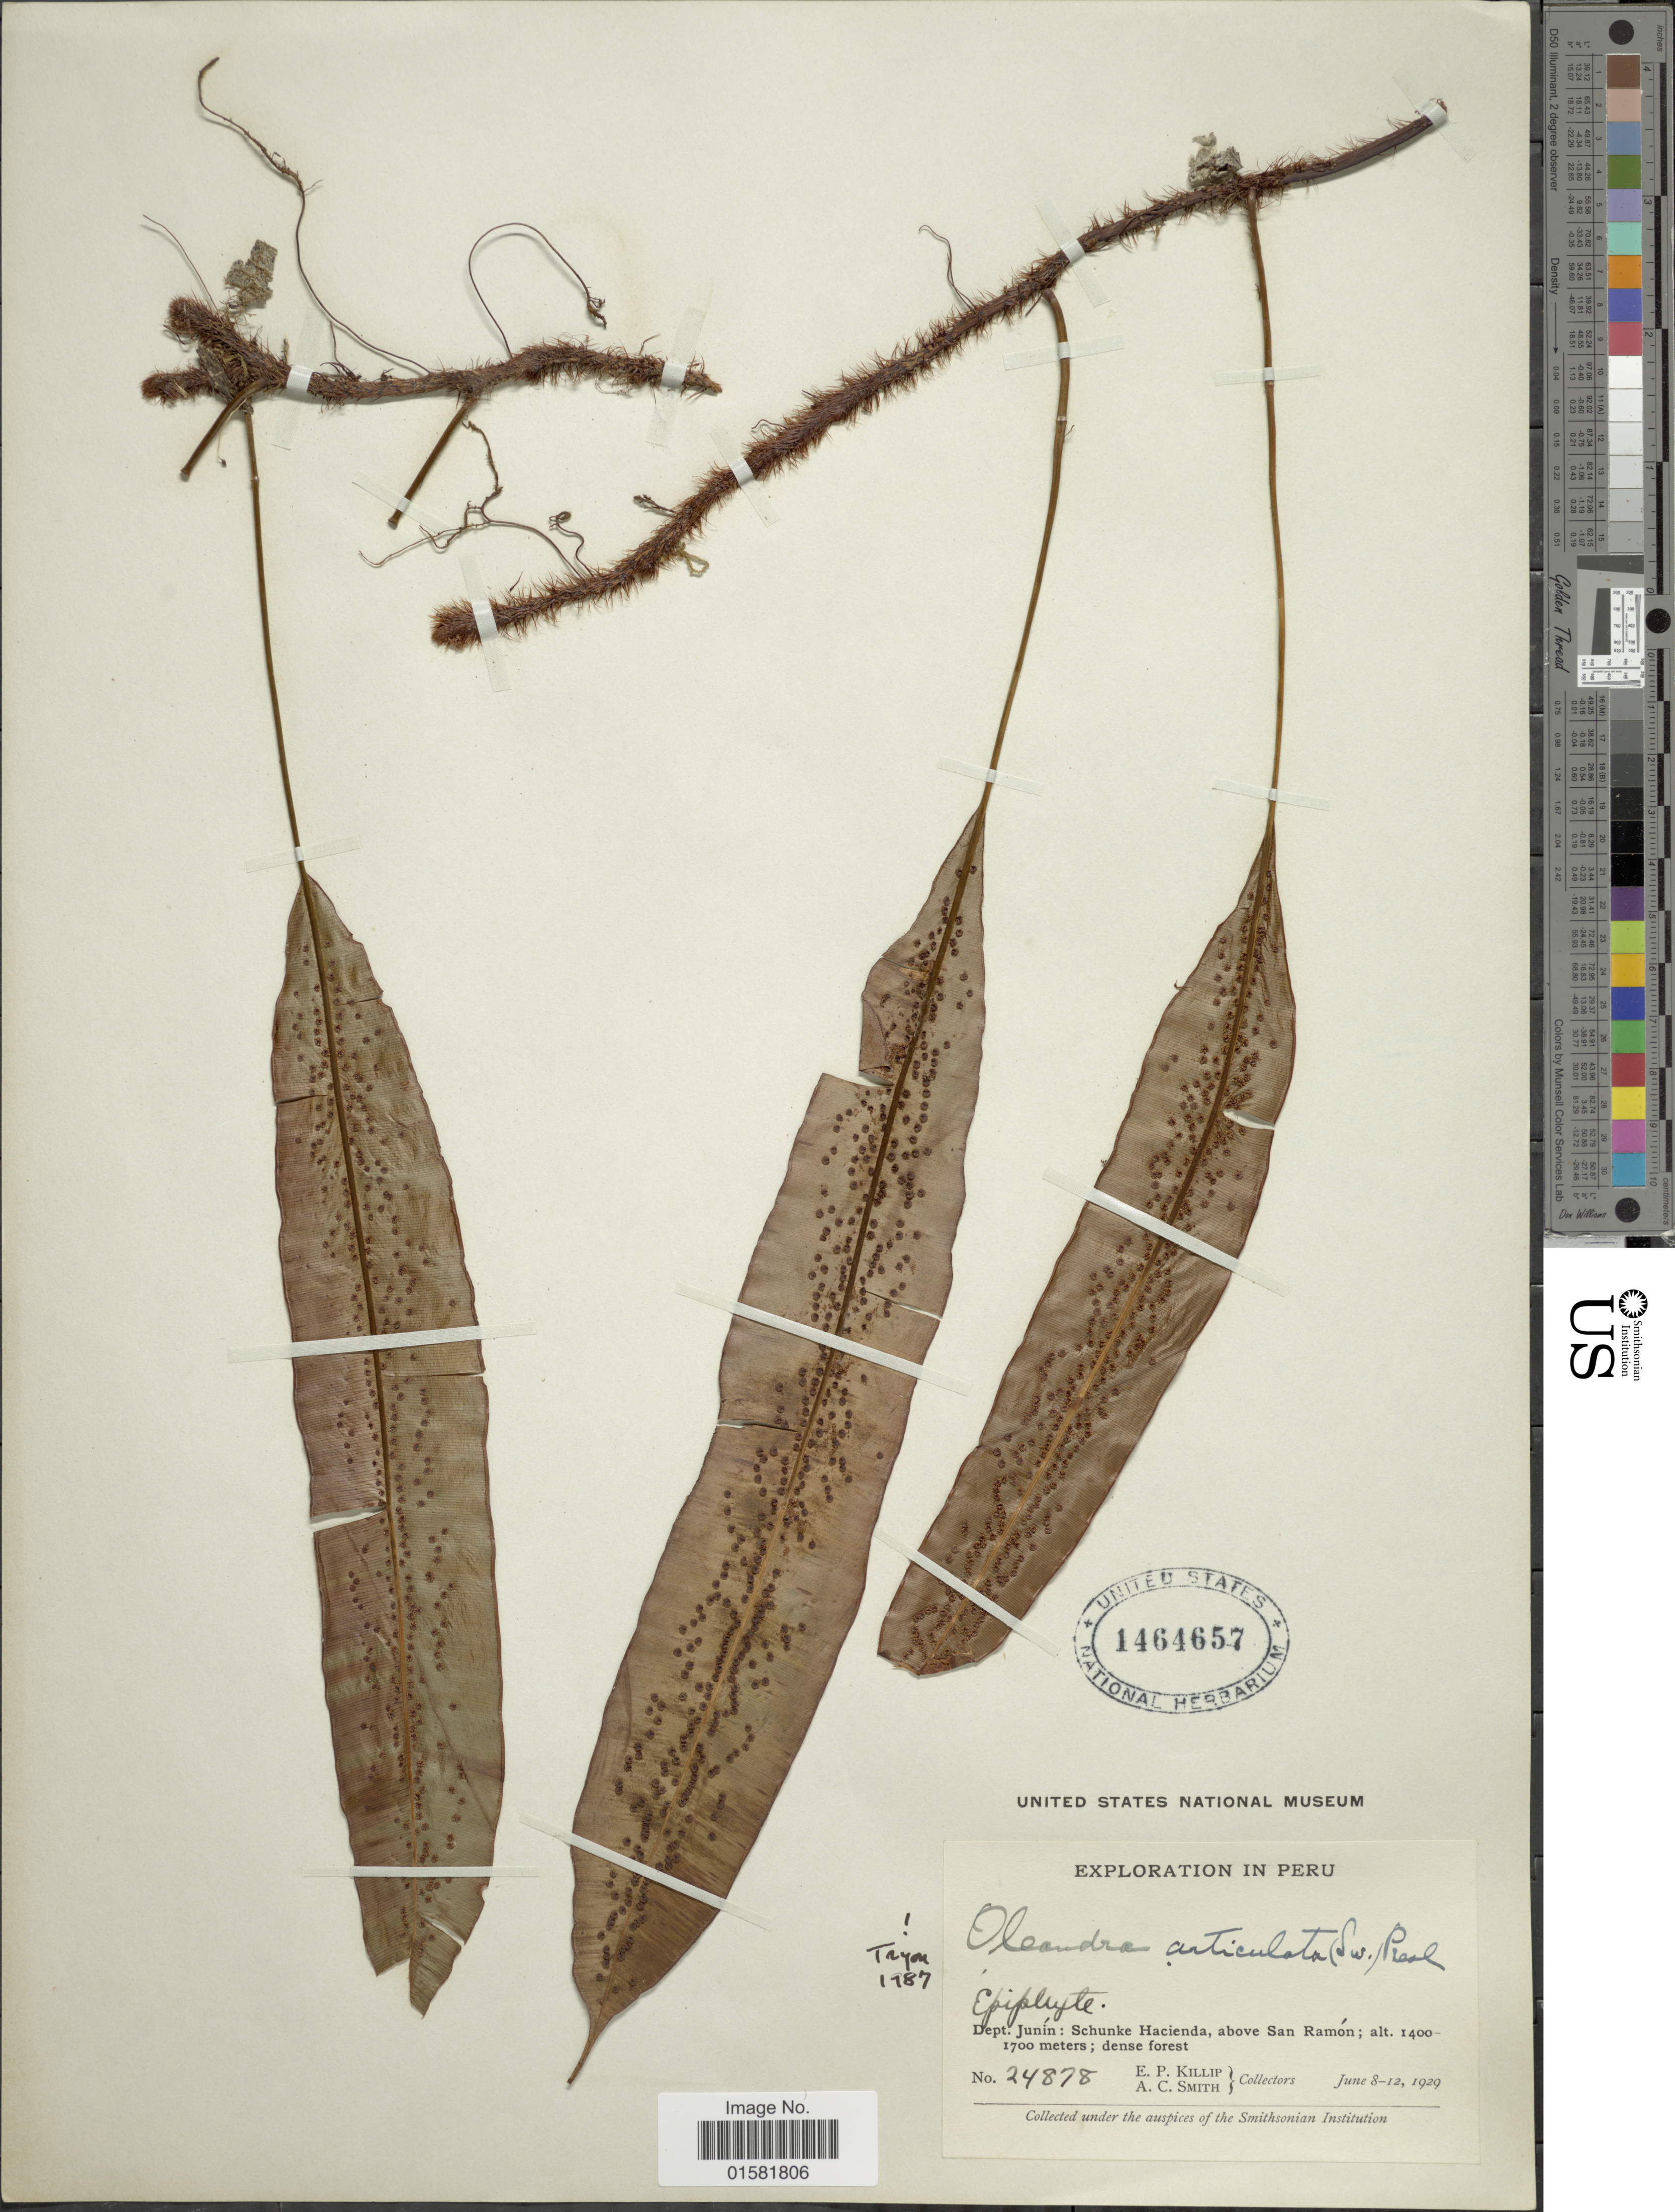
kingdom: Plantae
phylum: Tracheophyta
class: Polypodiopsida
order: Polypodiales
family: Oleandraceae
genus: Oleandra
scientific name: Oleandra articulata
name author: (Sw.) C. Presl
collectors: E. P. Killip & A. C. Smith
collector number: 24878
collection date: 1929-06-08/1929-06-12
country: Peru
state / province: Junín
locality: Peru, Dept. Junín: Schunke Hacienda, above San Ramón.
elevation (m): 1400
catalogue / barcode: US 1464657